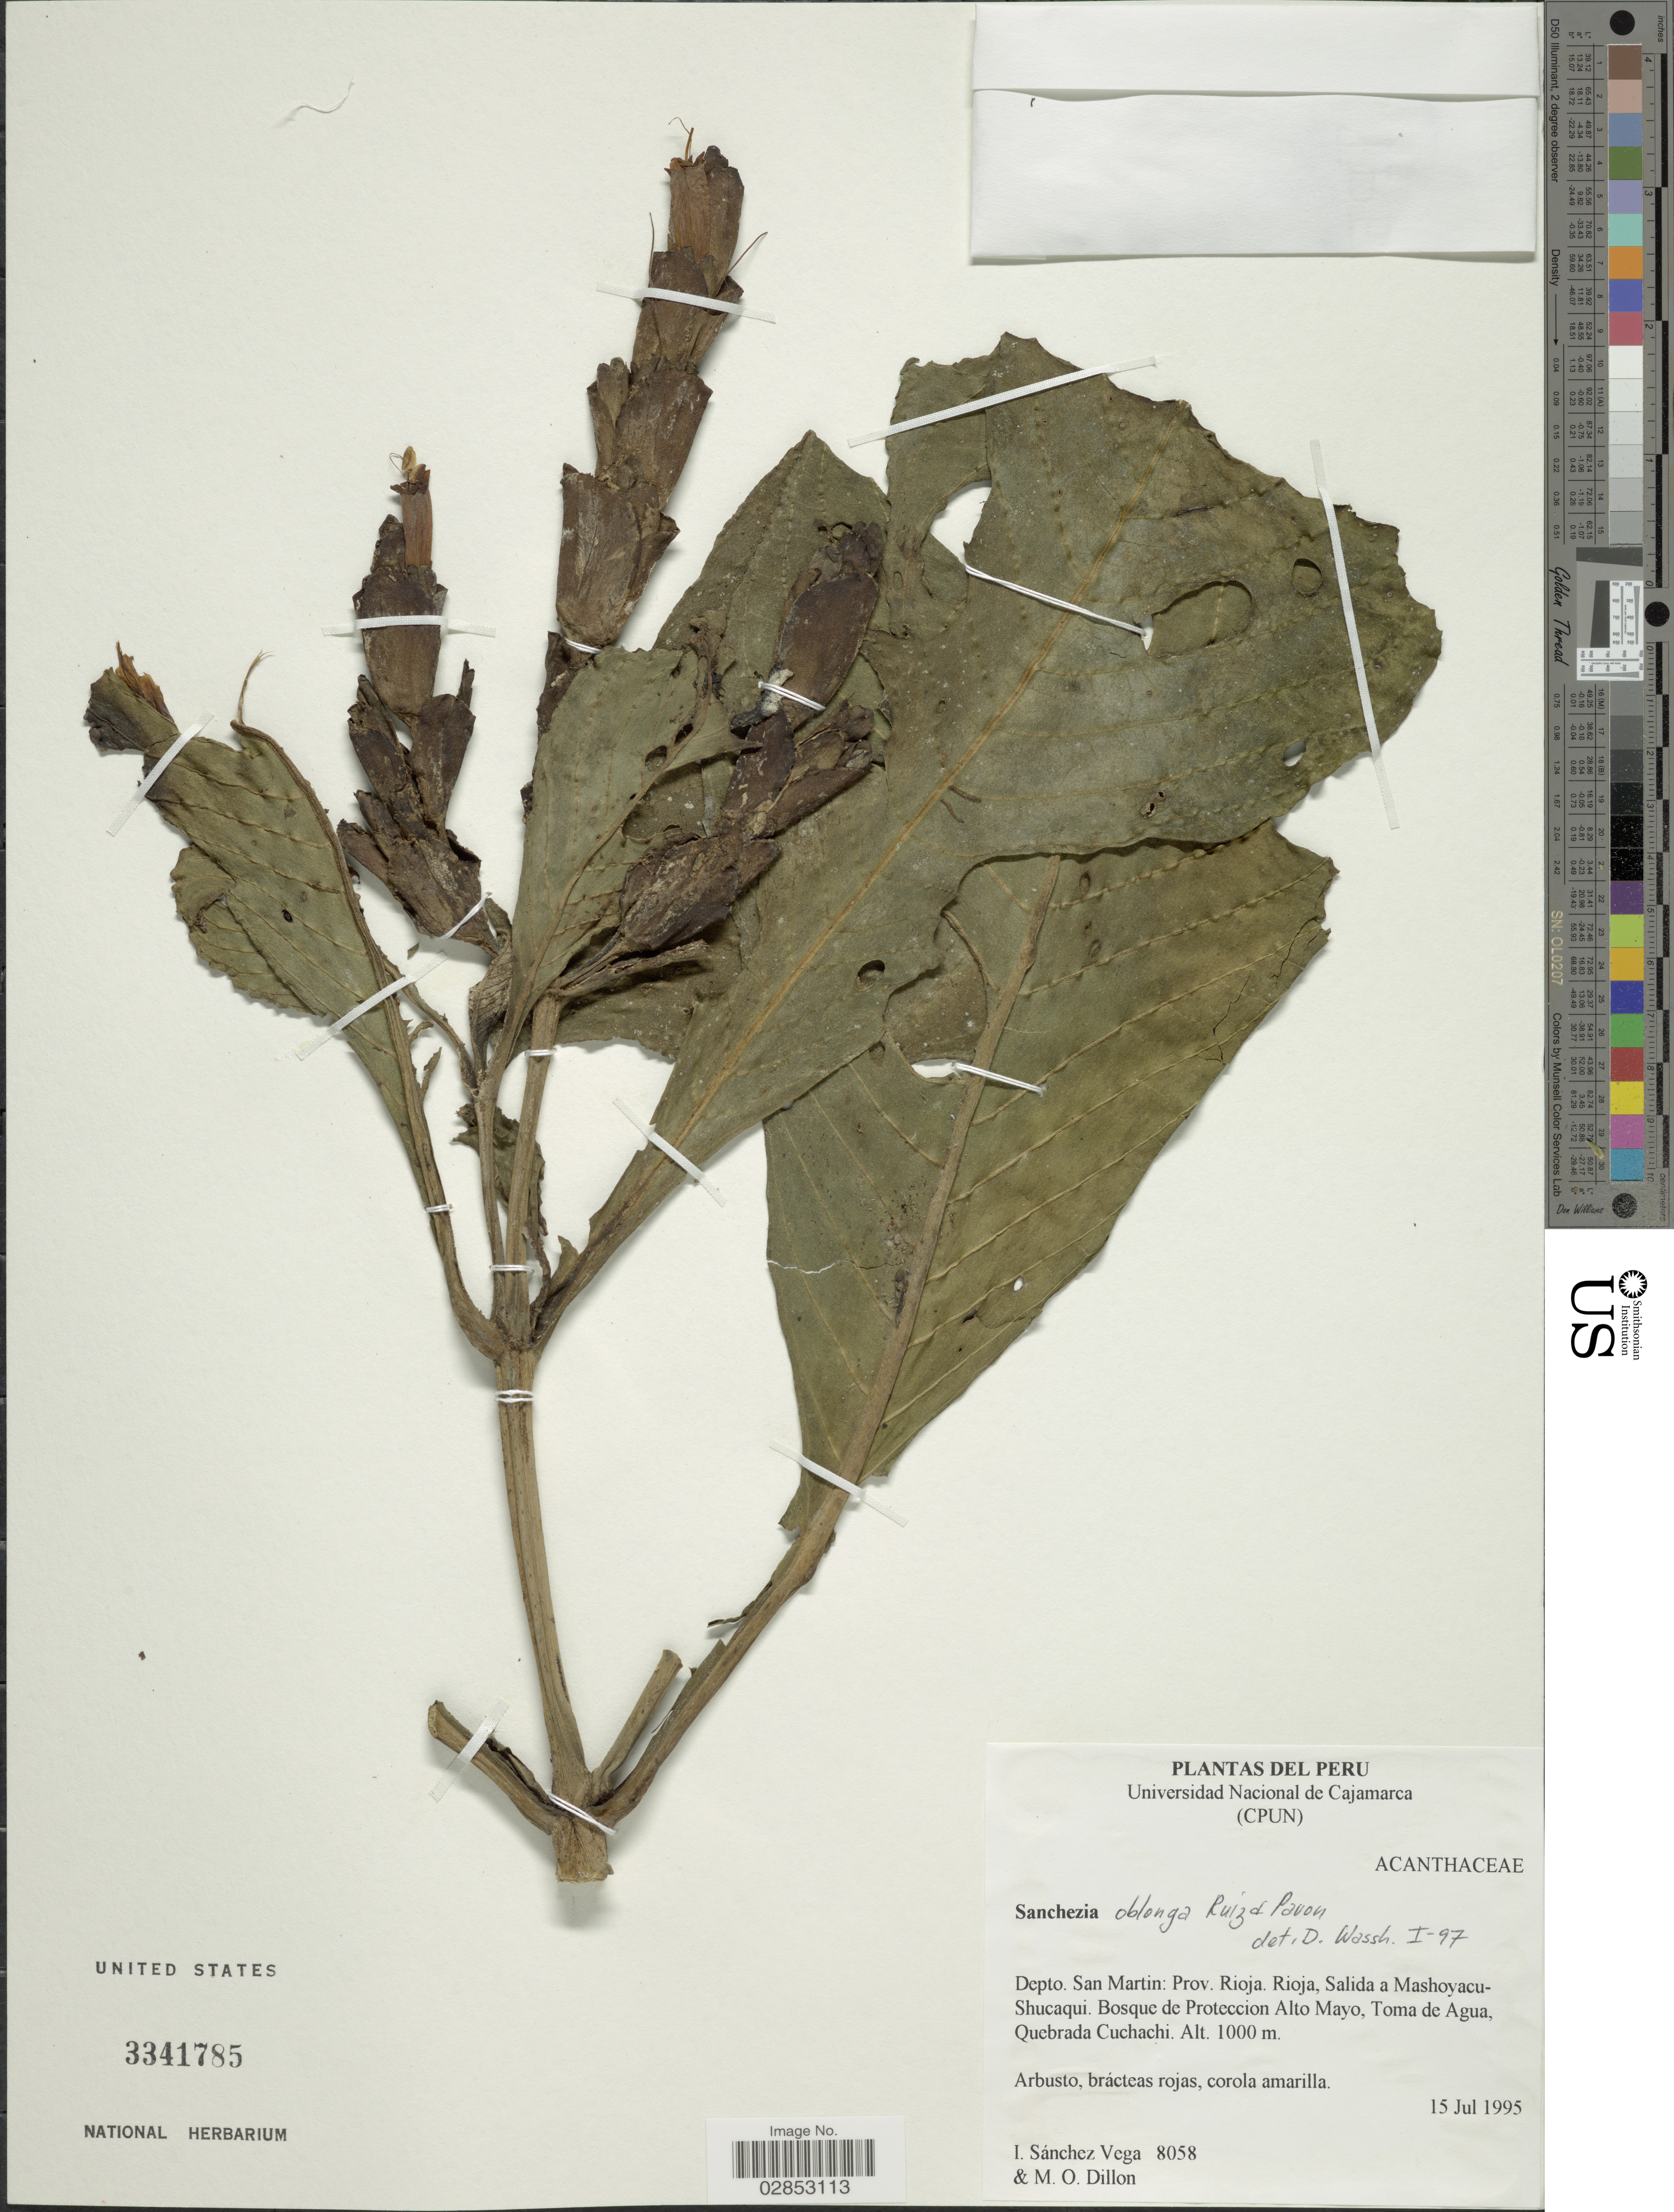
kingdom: Plantae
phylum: Tracheophyta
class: Magnoliopsida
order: Lamiales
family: Acanthaceae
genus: Sanchezia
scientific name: Sanchezia oblonga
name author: Ruiz & Pav.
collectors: I. Sánchez Vega & M. O. Dillon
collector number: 8058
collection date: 1995-07-15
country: Peru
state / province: San Martín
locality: Depto. San Martin: Prov. Rioja. Rioja. Salida a Mashoyacu-Shucaqui. Bosque de Proteccion Alto Mayo, Toma de Agua, Quebrada Cuchachi.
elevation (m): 1000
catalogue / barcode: US 3341785